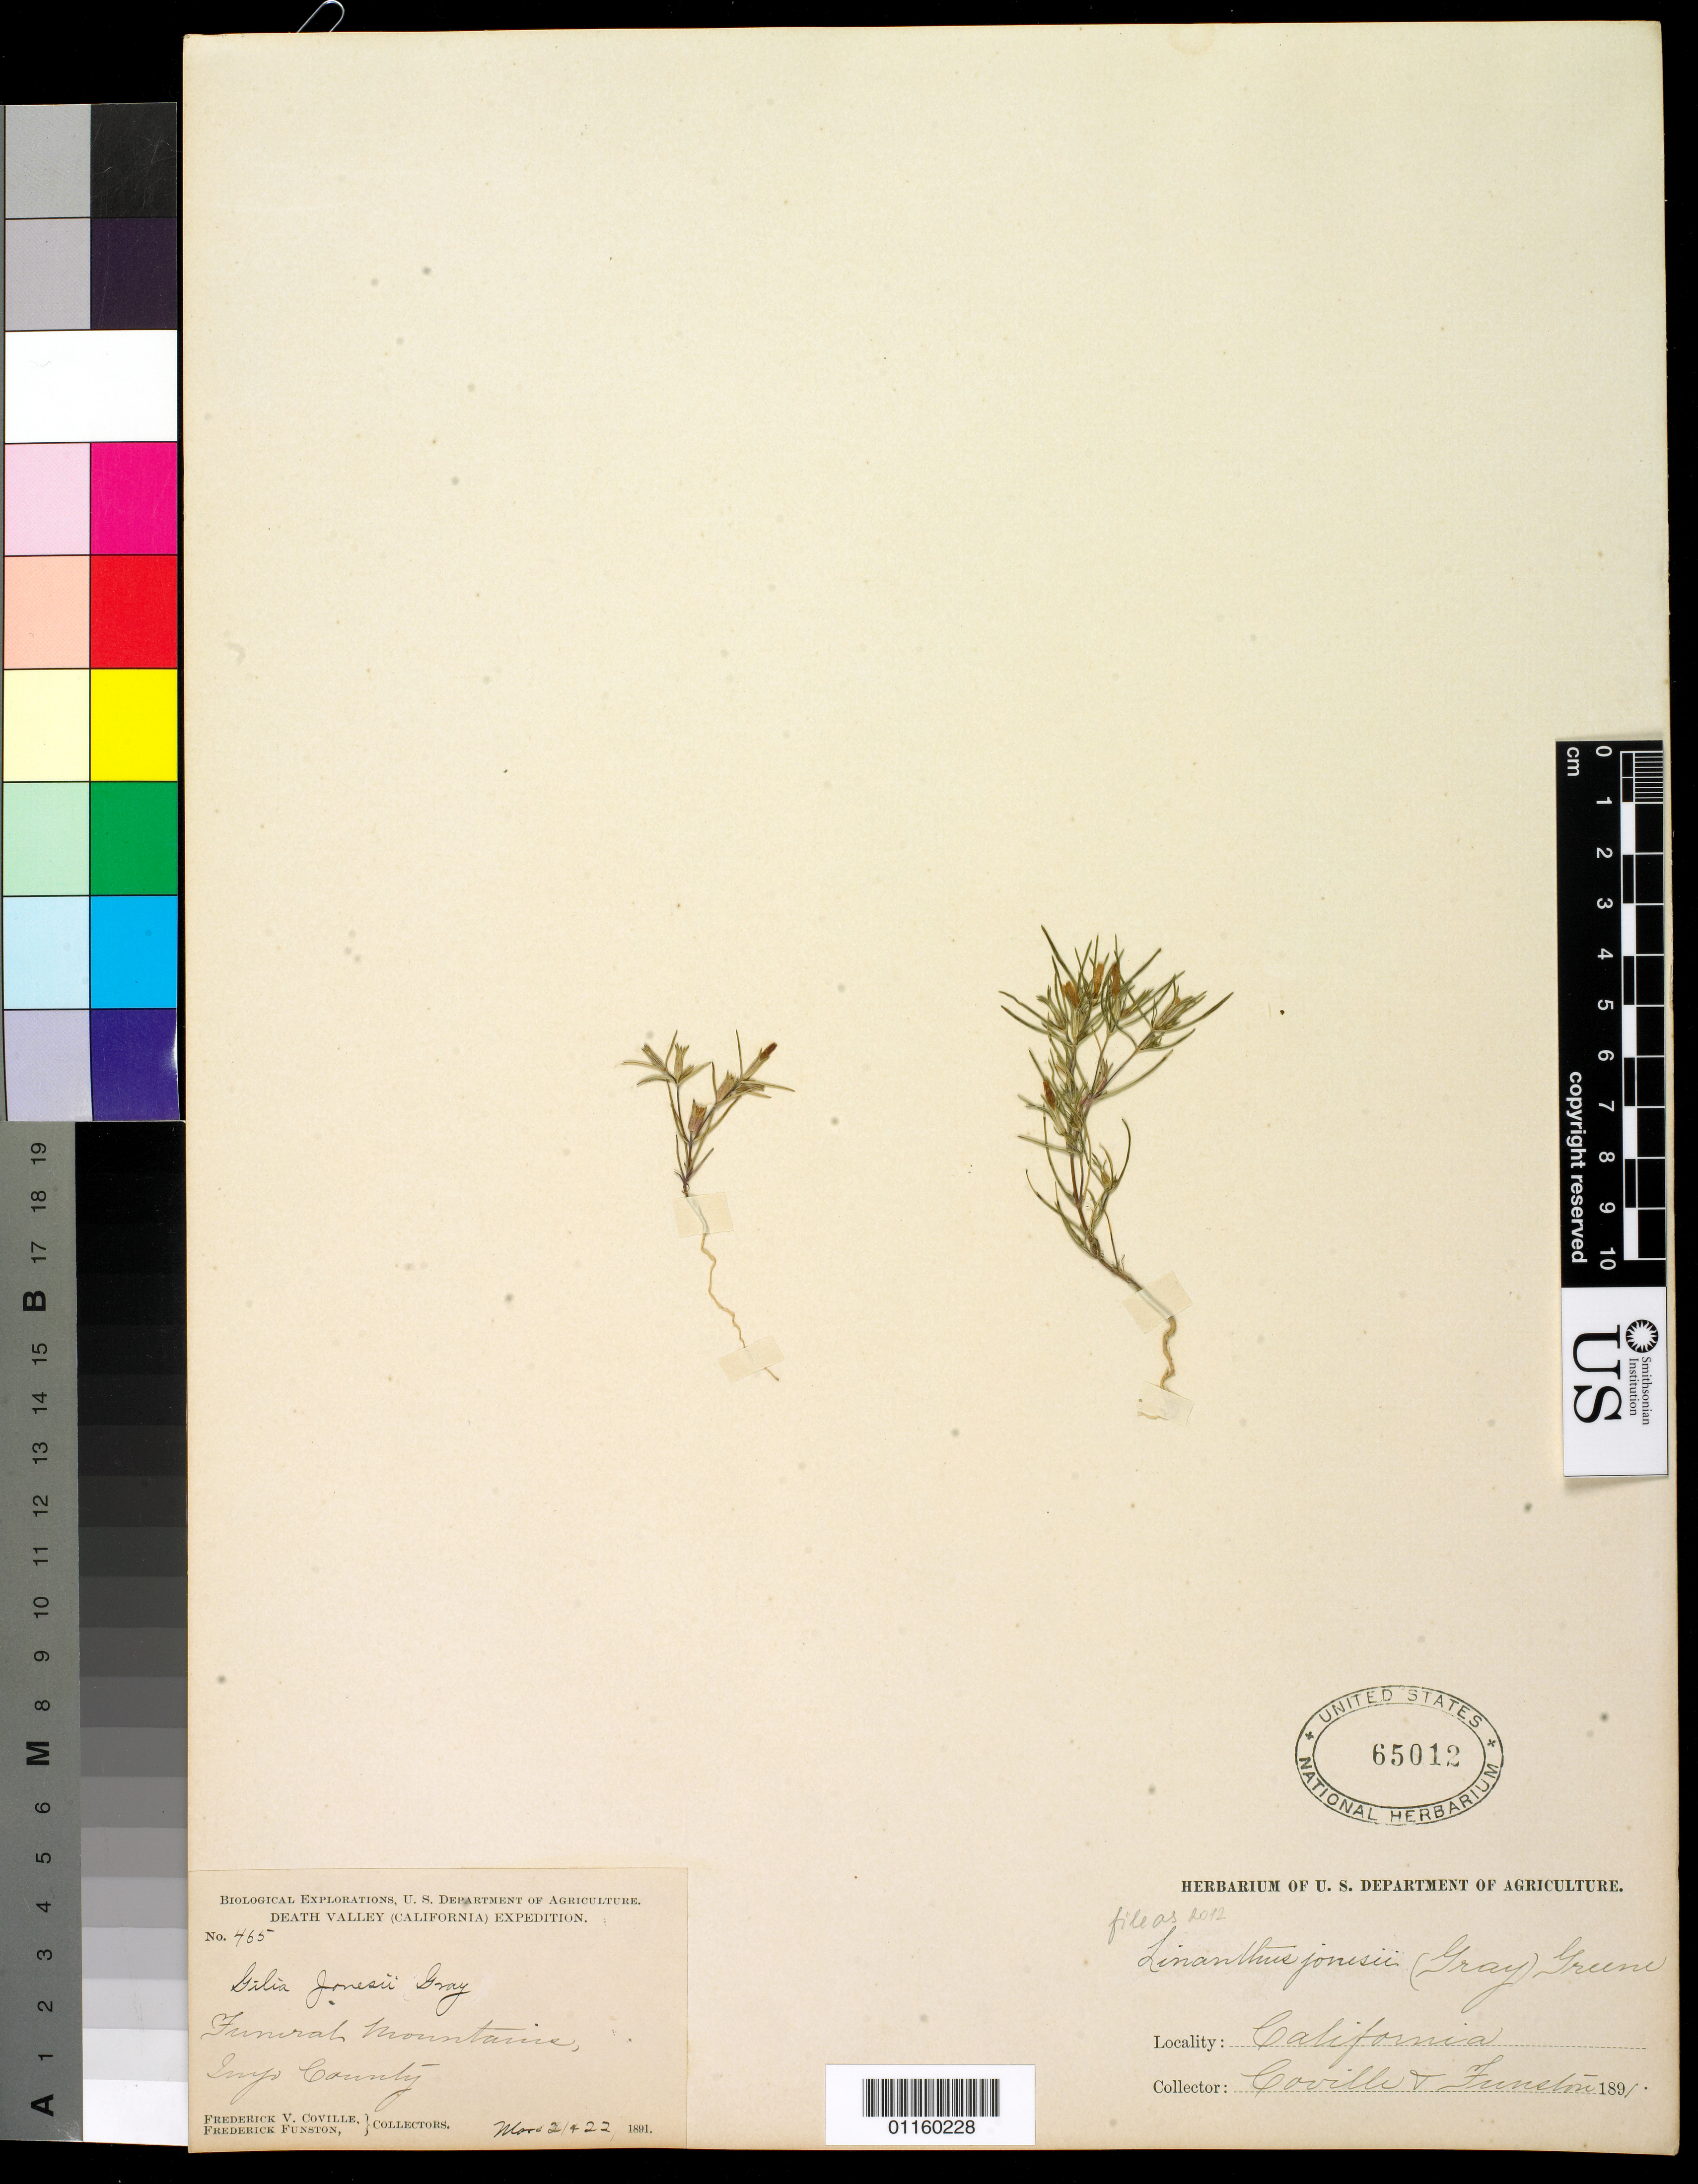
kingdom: Plantae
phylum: Tracheophyta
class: Magnoliopsida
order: Ericales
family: Polemoniaceae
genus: Linanthus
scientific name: Linanthus jonesii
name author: (A. Gray) Greene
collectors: F. V. Coville & F. Funston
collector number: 465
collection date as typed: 21 Mar 1891 and 22 Mar 1891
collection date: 1891-03-21,1891-03-22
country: United States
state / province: California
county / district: Inyo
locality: Funeral Mountains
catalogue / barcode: US 65012